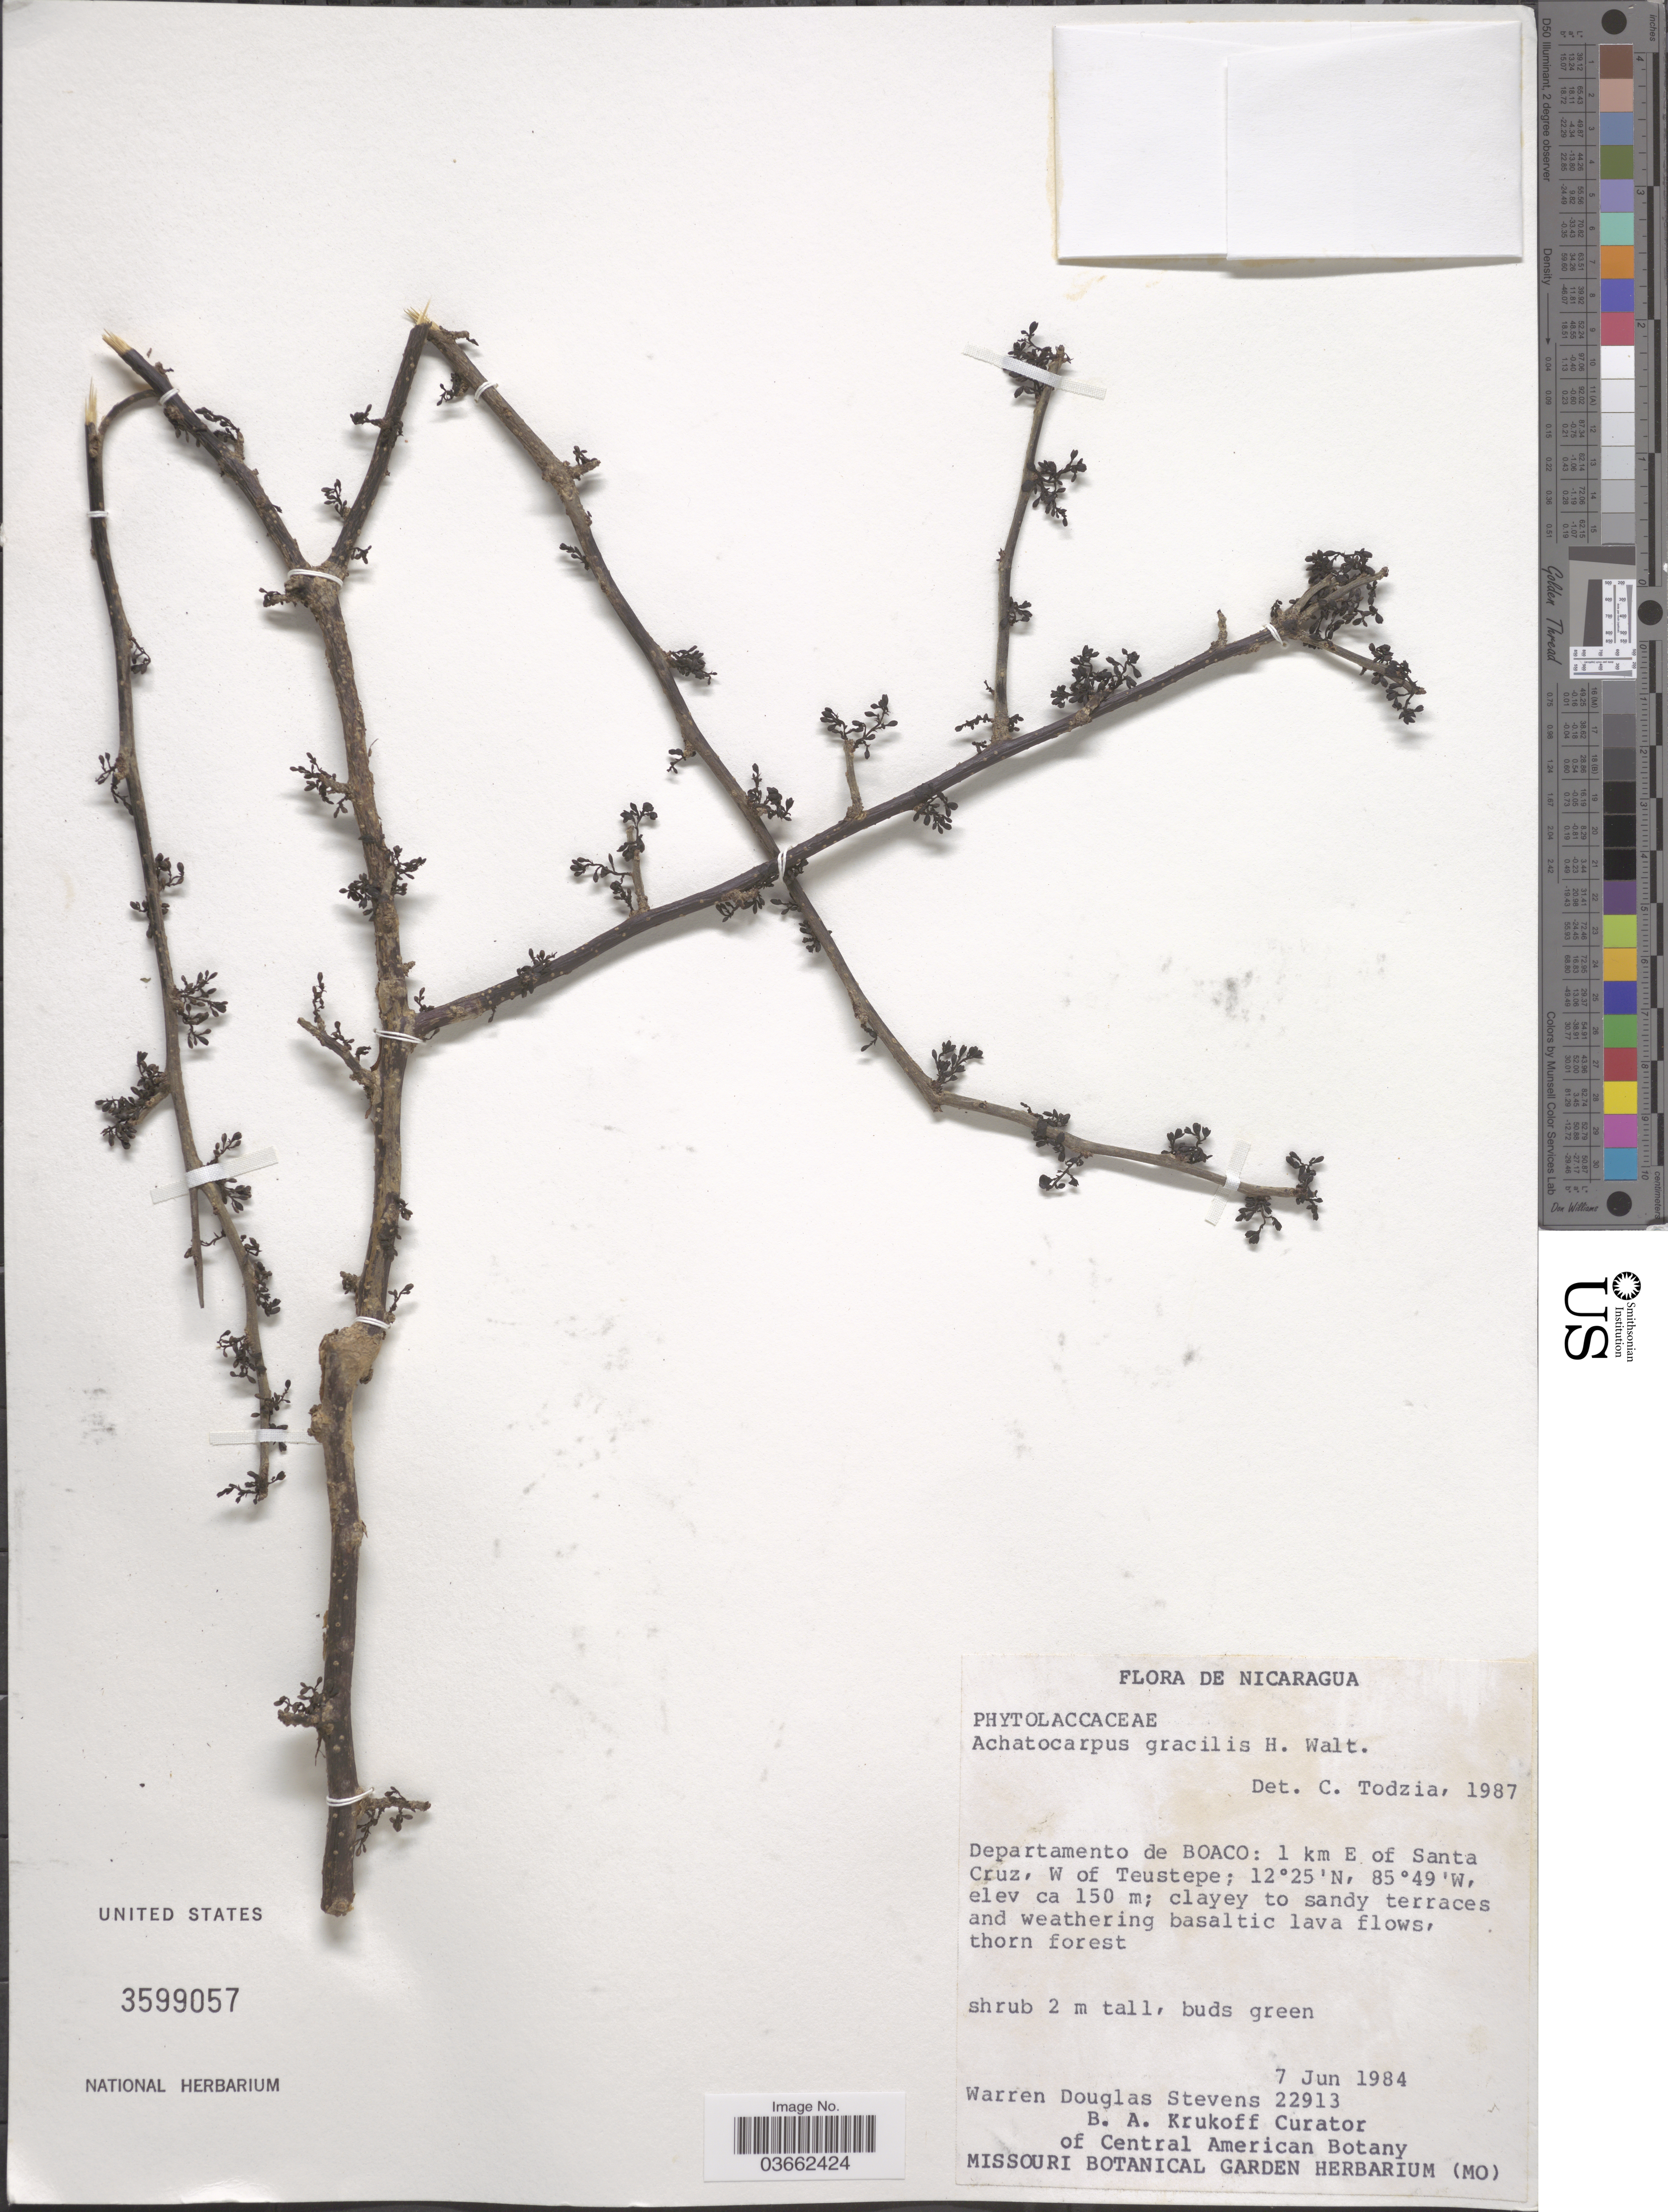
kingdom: Plantae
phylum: Tracheophyta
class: Magnoliopsida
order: Caryophyllales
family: Achatocarpaceae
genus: Achatocarpus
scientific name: Achatocarpus gracilis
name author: H. Walter in Engl.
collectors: W. D. Stevens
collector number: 22913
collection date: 1984-06-07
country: Nicaragua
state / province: Boaco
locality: Departamento de Boaco: 1 km E of Santa Cruz, W of Teustepe.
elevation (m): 150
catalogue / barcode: US 3599057